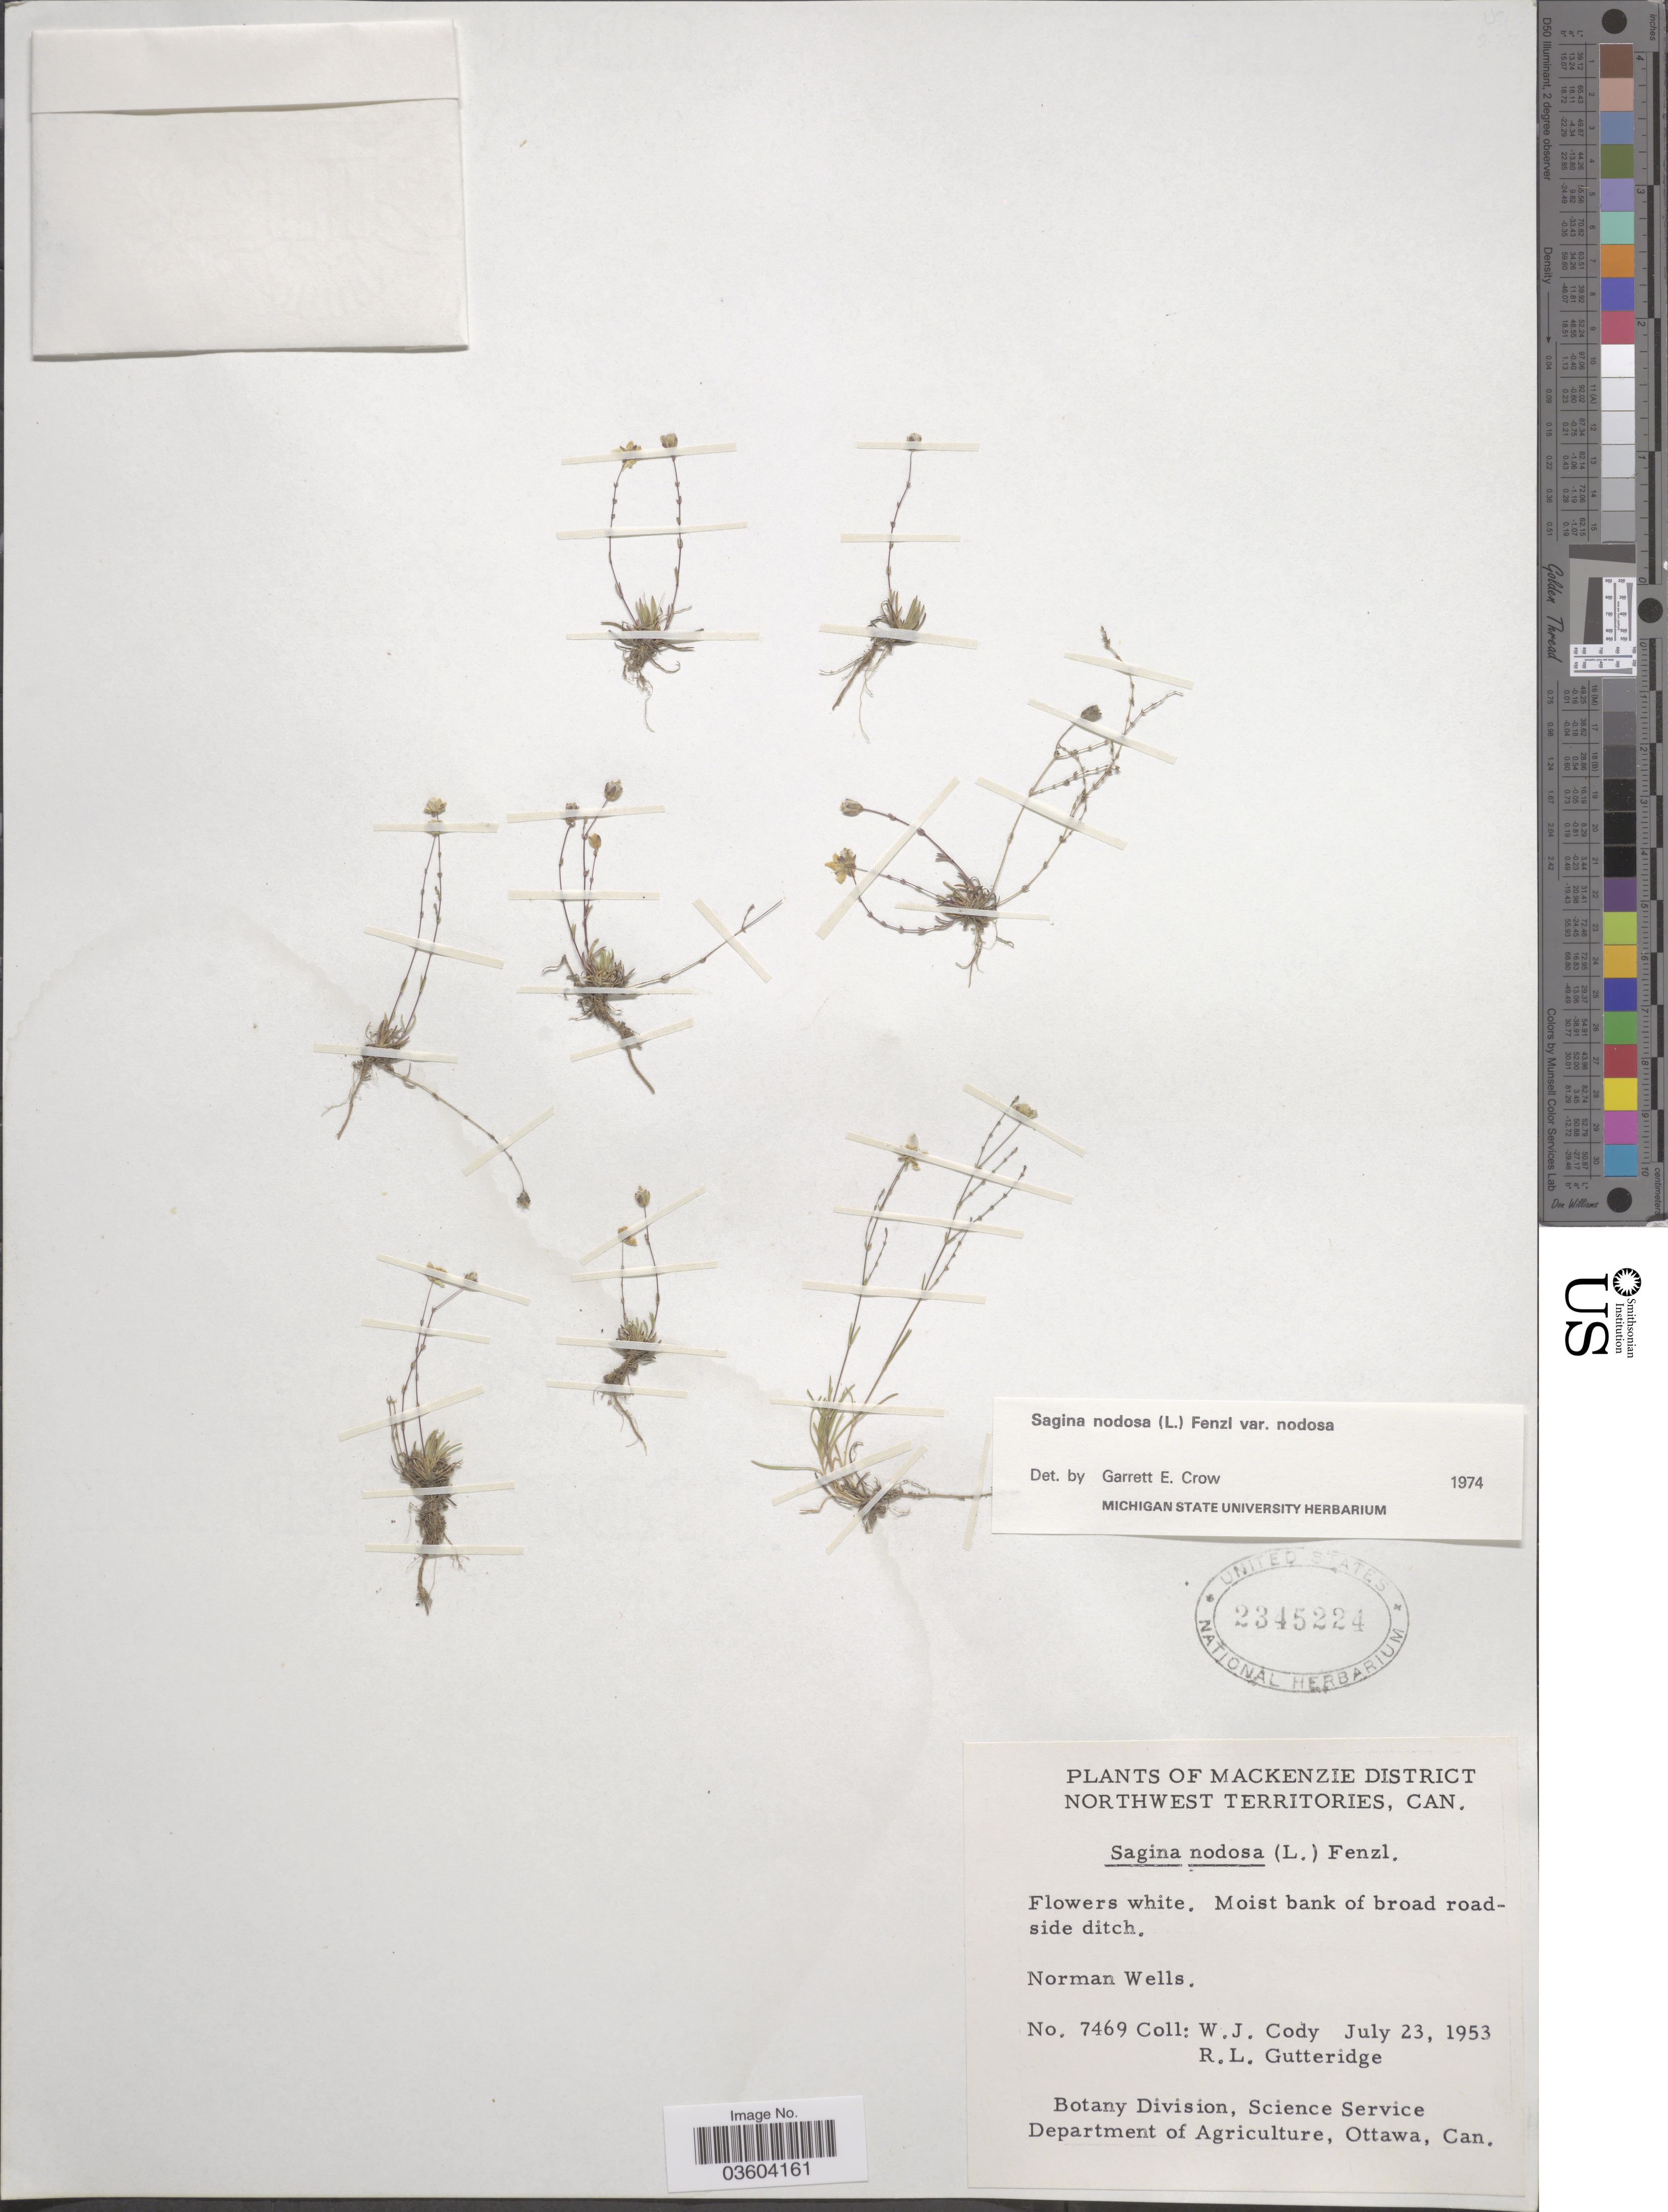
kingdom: Plantae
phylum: Tracheophyta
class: Magnoliopsida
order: Caryophyllales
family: Caryophyllaceae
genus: Sagina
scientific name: Sagina nodosa var. nodosa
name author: (L.) Fenzl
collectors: W. Cody & R. Gutteridge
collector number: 7469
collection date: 1953-07-23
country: Canada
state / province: Northwest Territories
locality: Mackenzie District. Norman Wells.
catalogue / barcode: US 2345224